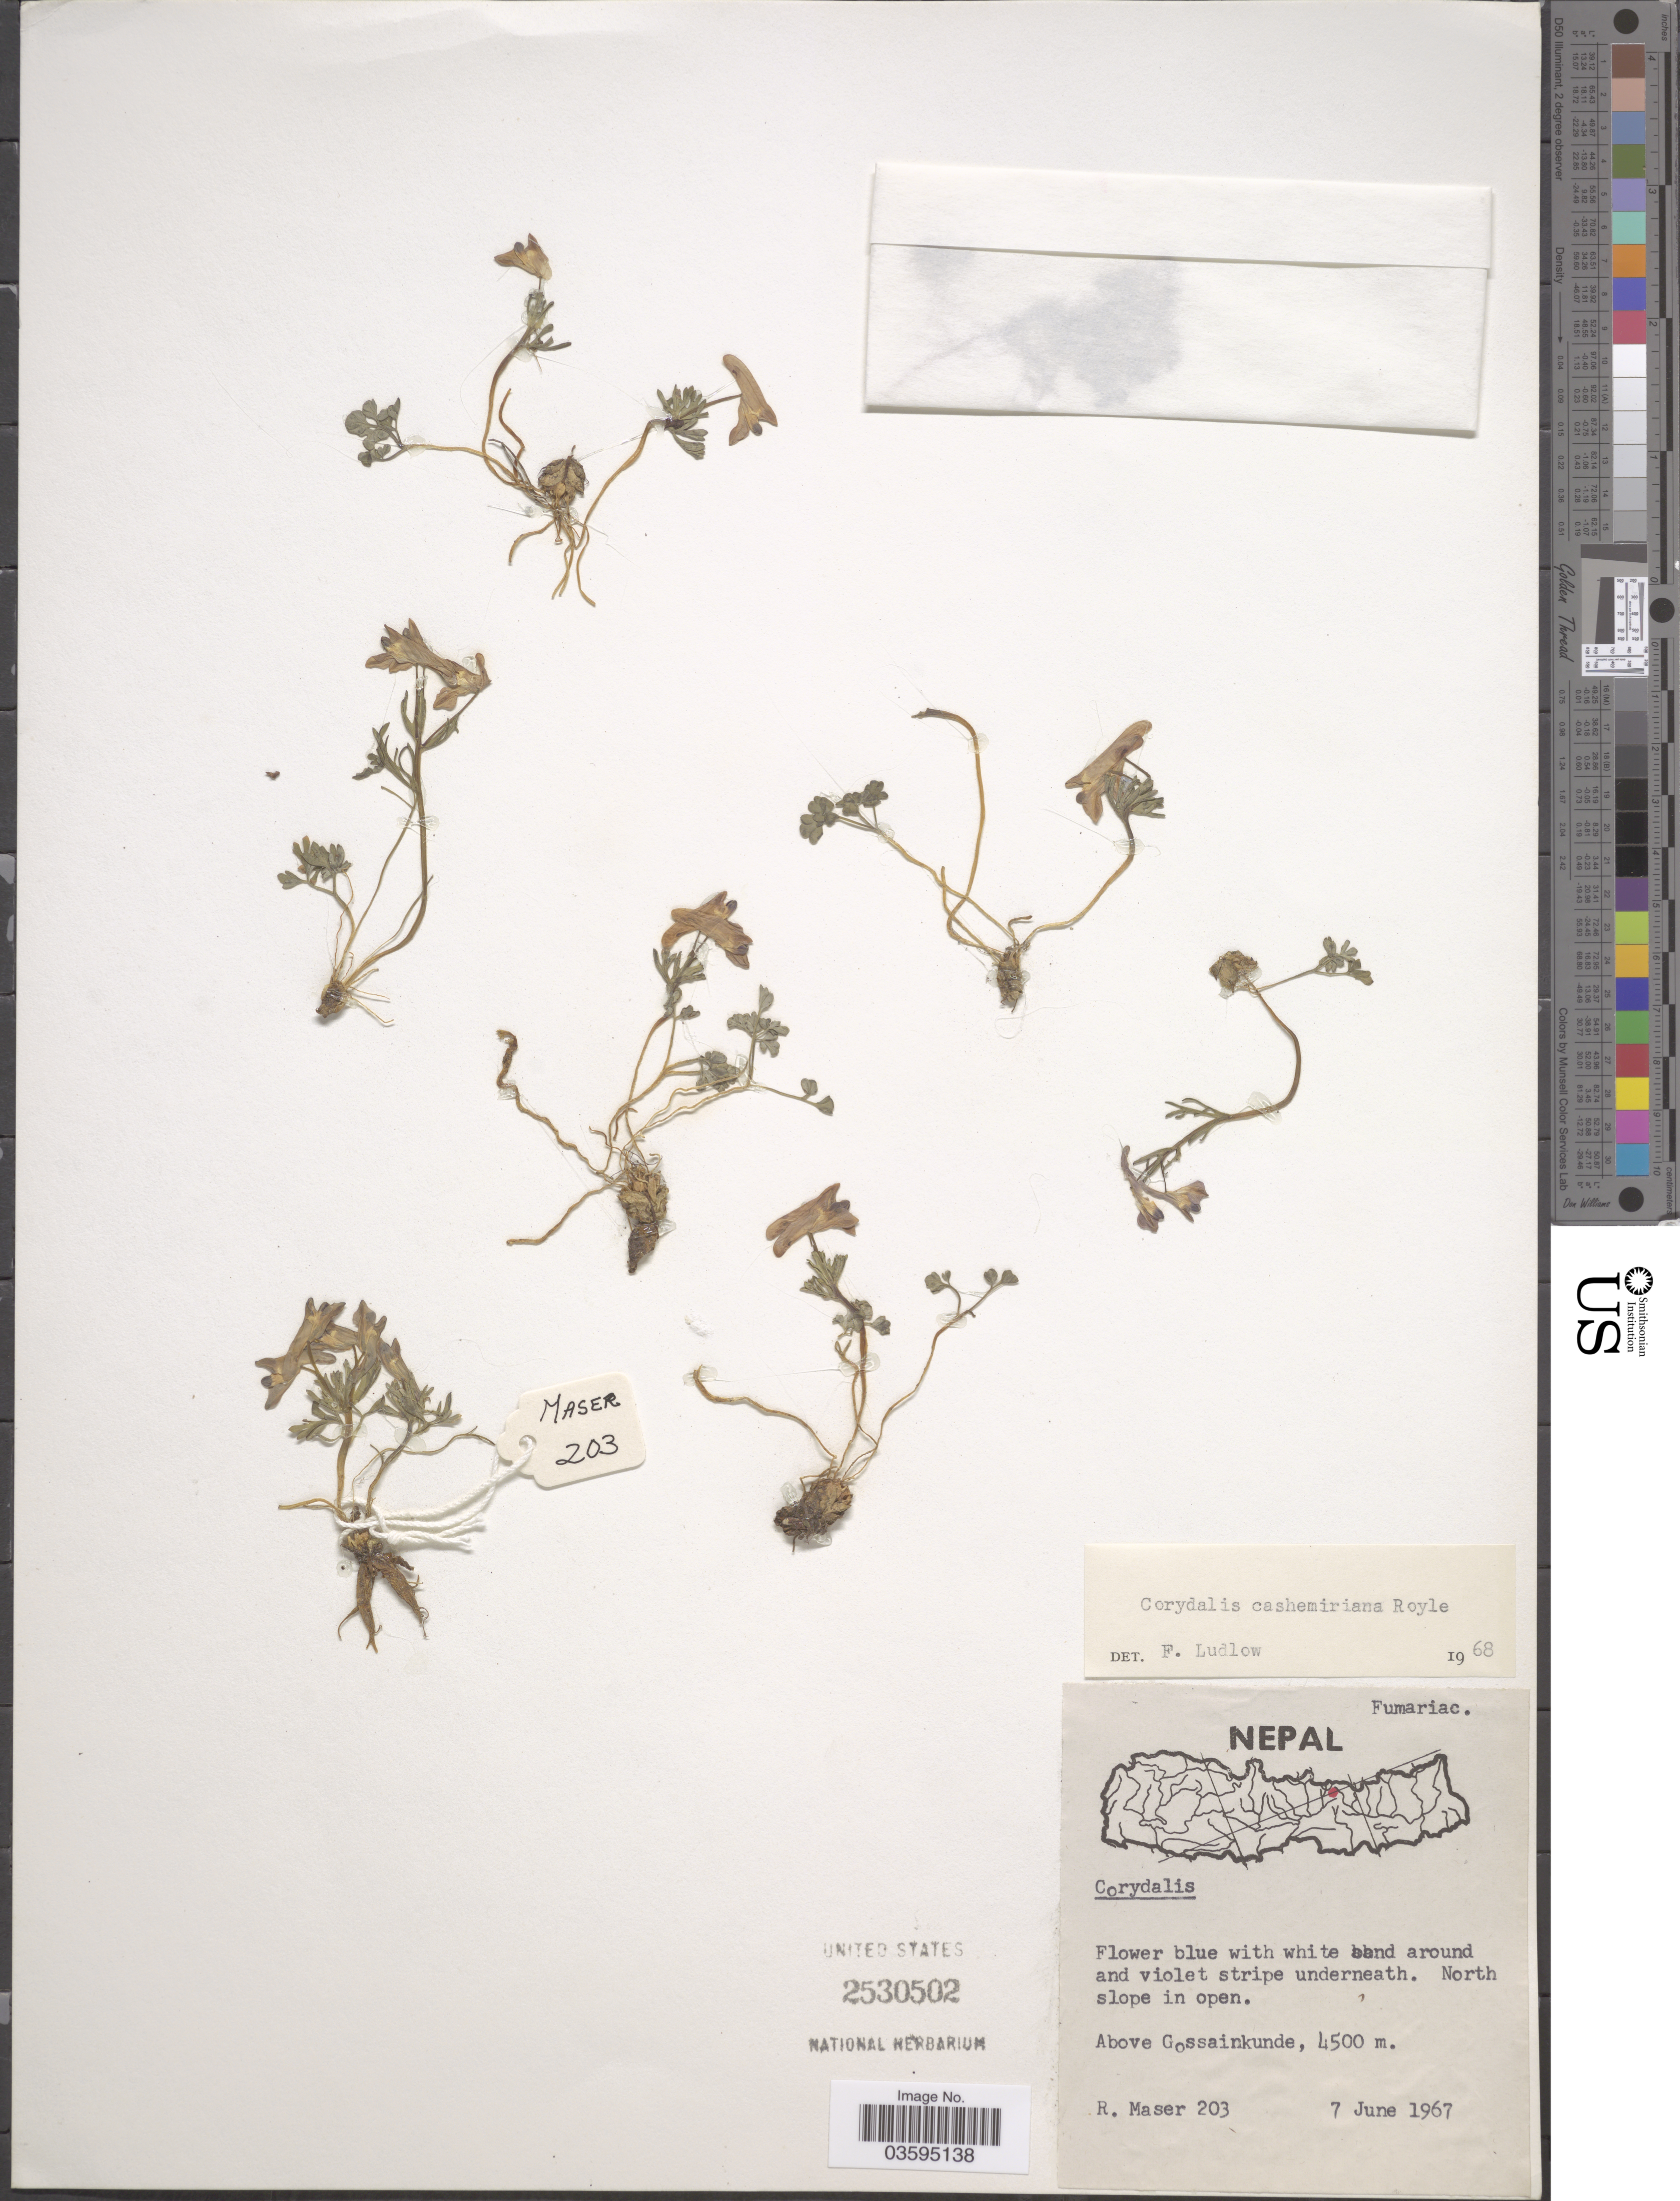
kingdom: Plantae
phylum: Tracheophyta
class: Magnoliopsida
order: Ranunculales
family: Papaveraceae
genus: Corydalis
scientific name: Corydalis cashmeriana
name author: Royle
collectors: R. Maser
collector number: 203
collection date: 1967-06-07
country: Nepal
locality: Above Gossainkunde.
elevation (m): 4500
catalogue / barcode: US 2530502